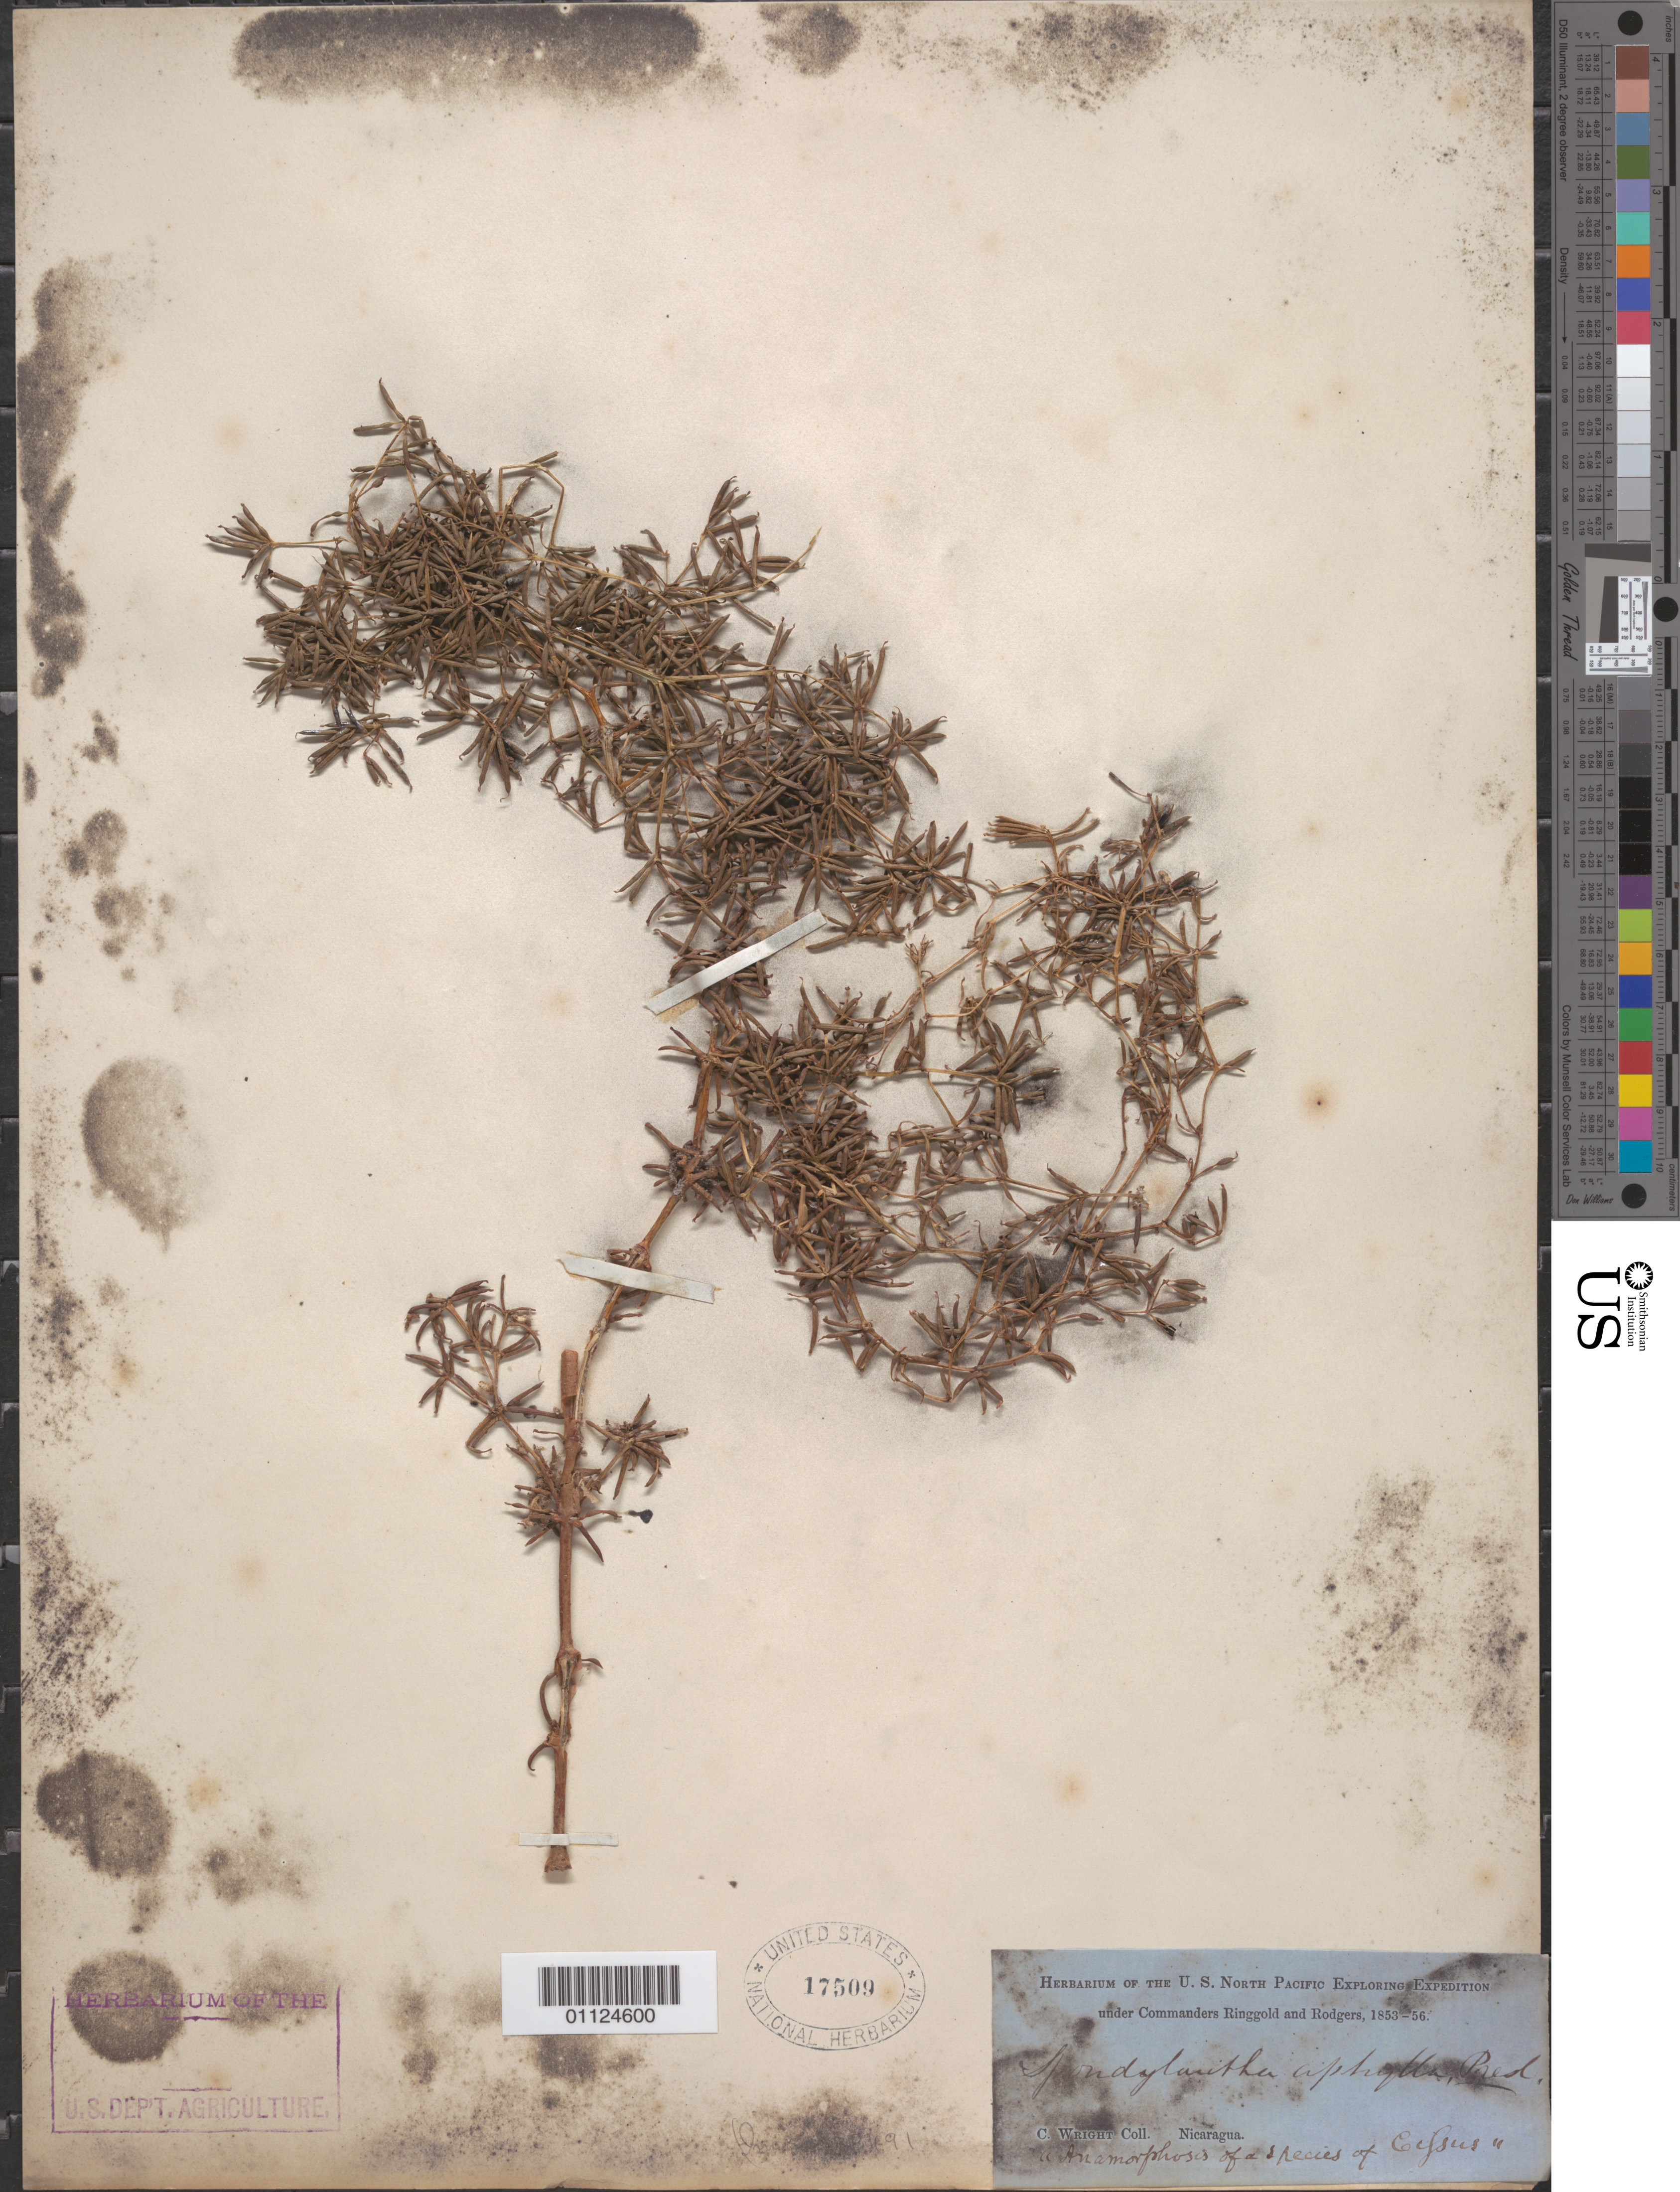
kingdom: Plantae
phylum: Tracheophyta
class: Magnoliopsida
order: Vitales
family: Vitaceae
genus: Cissus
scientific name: Cissus verticillata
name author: (L.) Nicolson & C.E. Jarvis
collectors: C. Wright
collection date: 1853/1856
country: Nicaragua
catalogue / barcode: US 17509